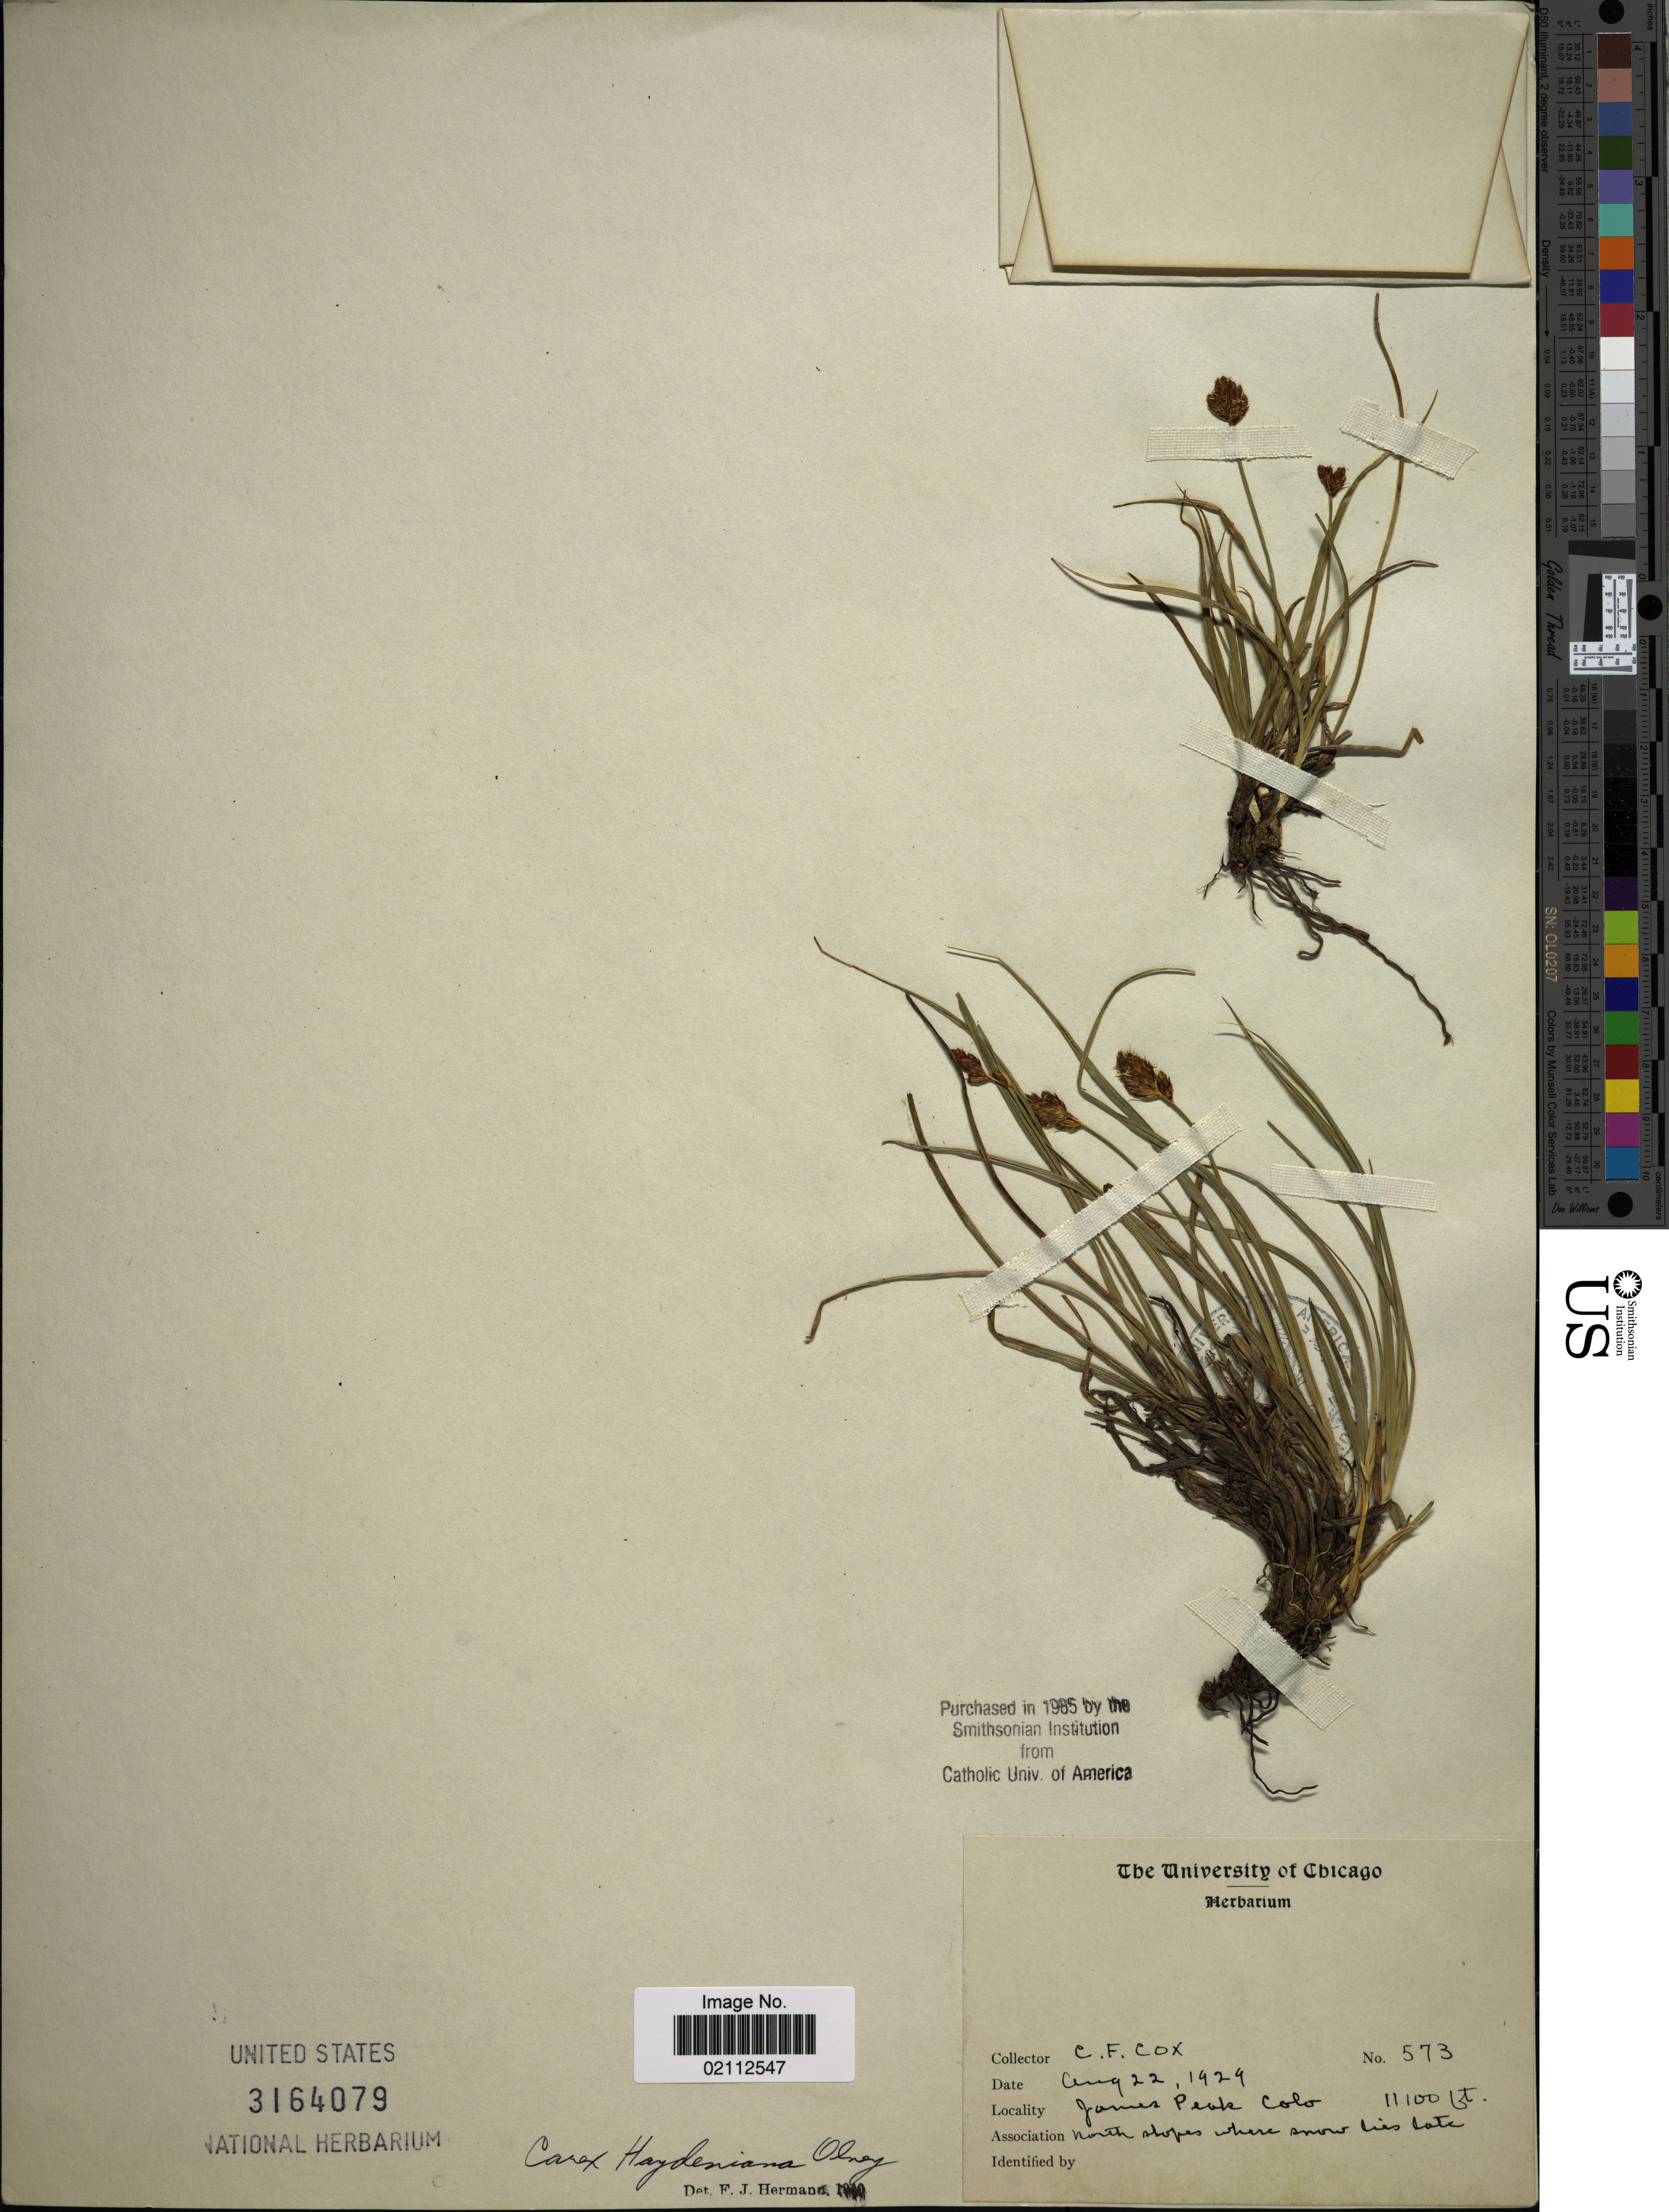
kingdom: Plantae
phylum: Tracheophyta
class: Liliopsida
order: Poales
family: Cyperaceae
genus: Carex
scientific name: Carex haydeniana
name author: Olney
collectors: C. Cox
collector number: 573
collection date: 1929-08-22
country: United States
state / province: Colorado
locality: James Peak, north slopes where snow lies late.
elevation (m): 3383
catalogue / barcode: US 3164079